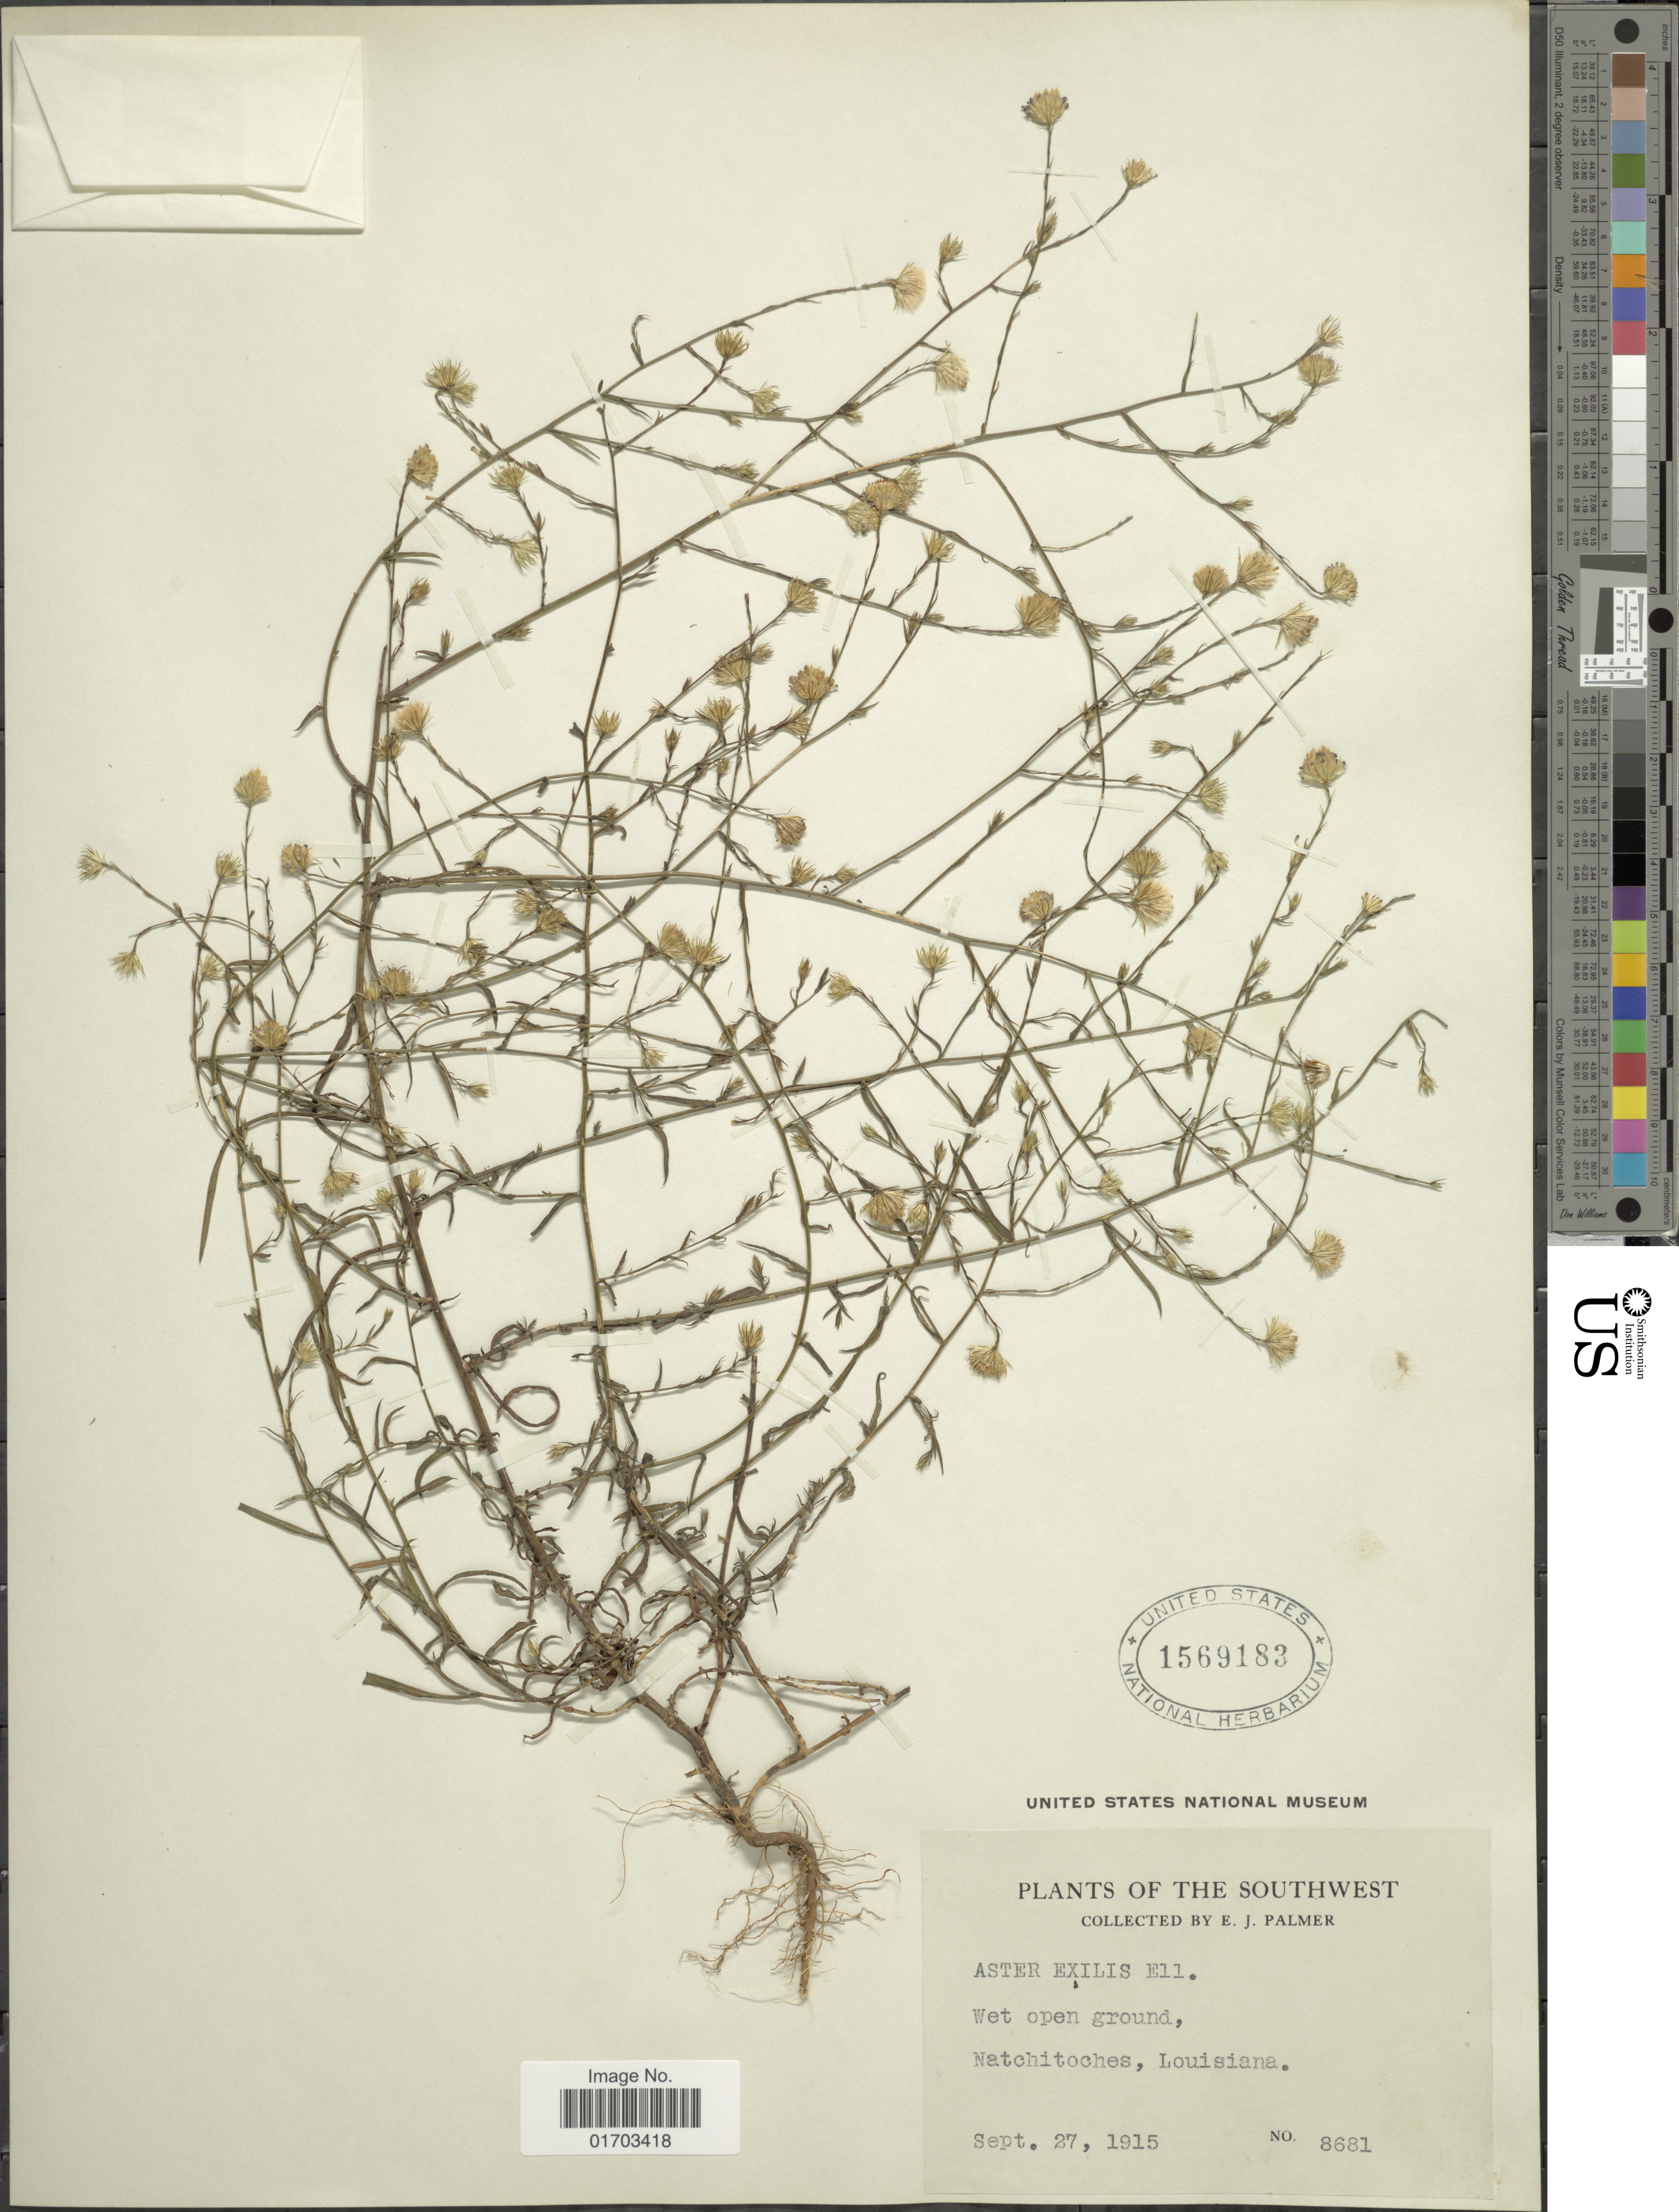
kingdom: Plantae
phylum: Tracheophyta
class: Magnoliopsida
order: Asterales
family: Asteraceae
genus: Symphyotrichum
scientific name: Symphyotrichum subulatum var. ligulatum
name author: (Shinners) S.D. Sundb.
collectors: E. J. Palmer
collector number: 8681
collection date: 1915-09-27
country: United States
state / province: Louisiana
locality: Southwest, Natchitoches.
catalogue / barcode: US 1569183